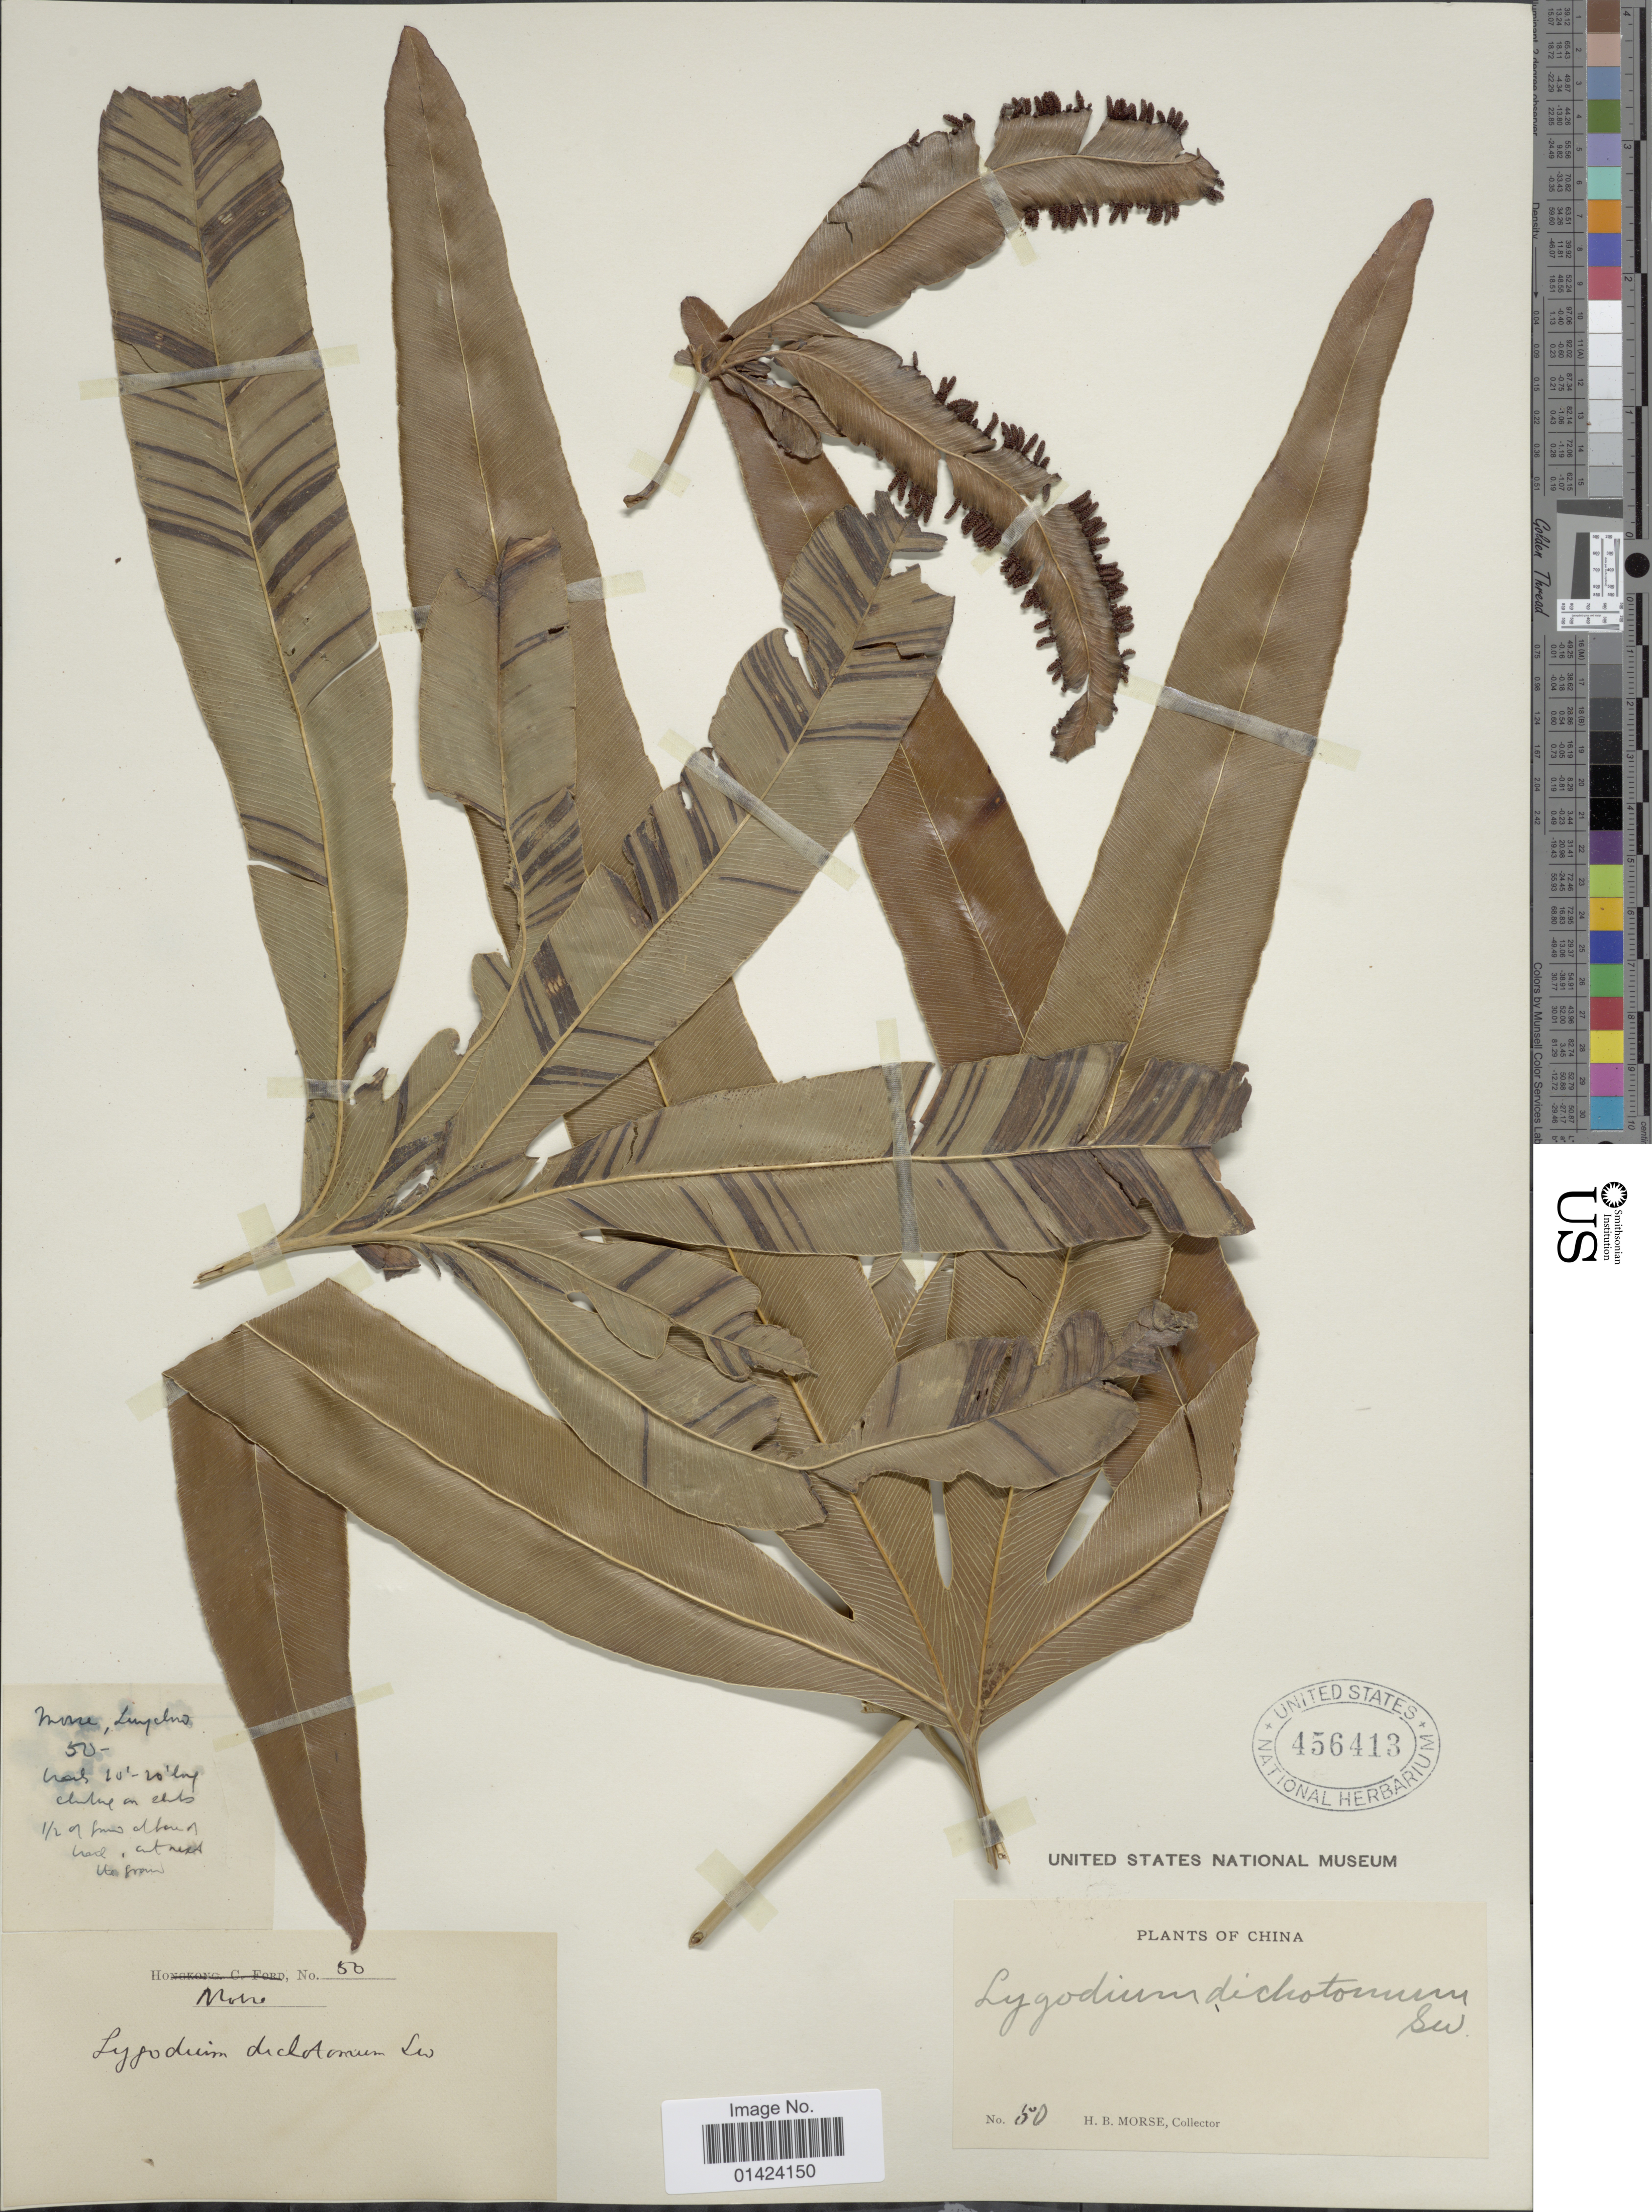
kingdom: Plantae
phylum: Tracheophyta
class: Polypodiopsida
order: Schizaeales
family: Lygodiaceae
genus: Lygodium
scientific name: Lygodium circinnatum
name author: (Burm. f.) Sw.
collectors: H. Morse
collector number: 50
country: China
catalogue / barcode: US 456413